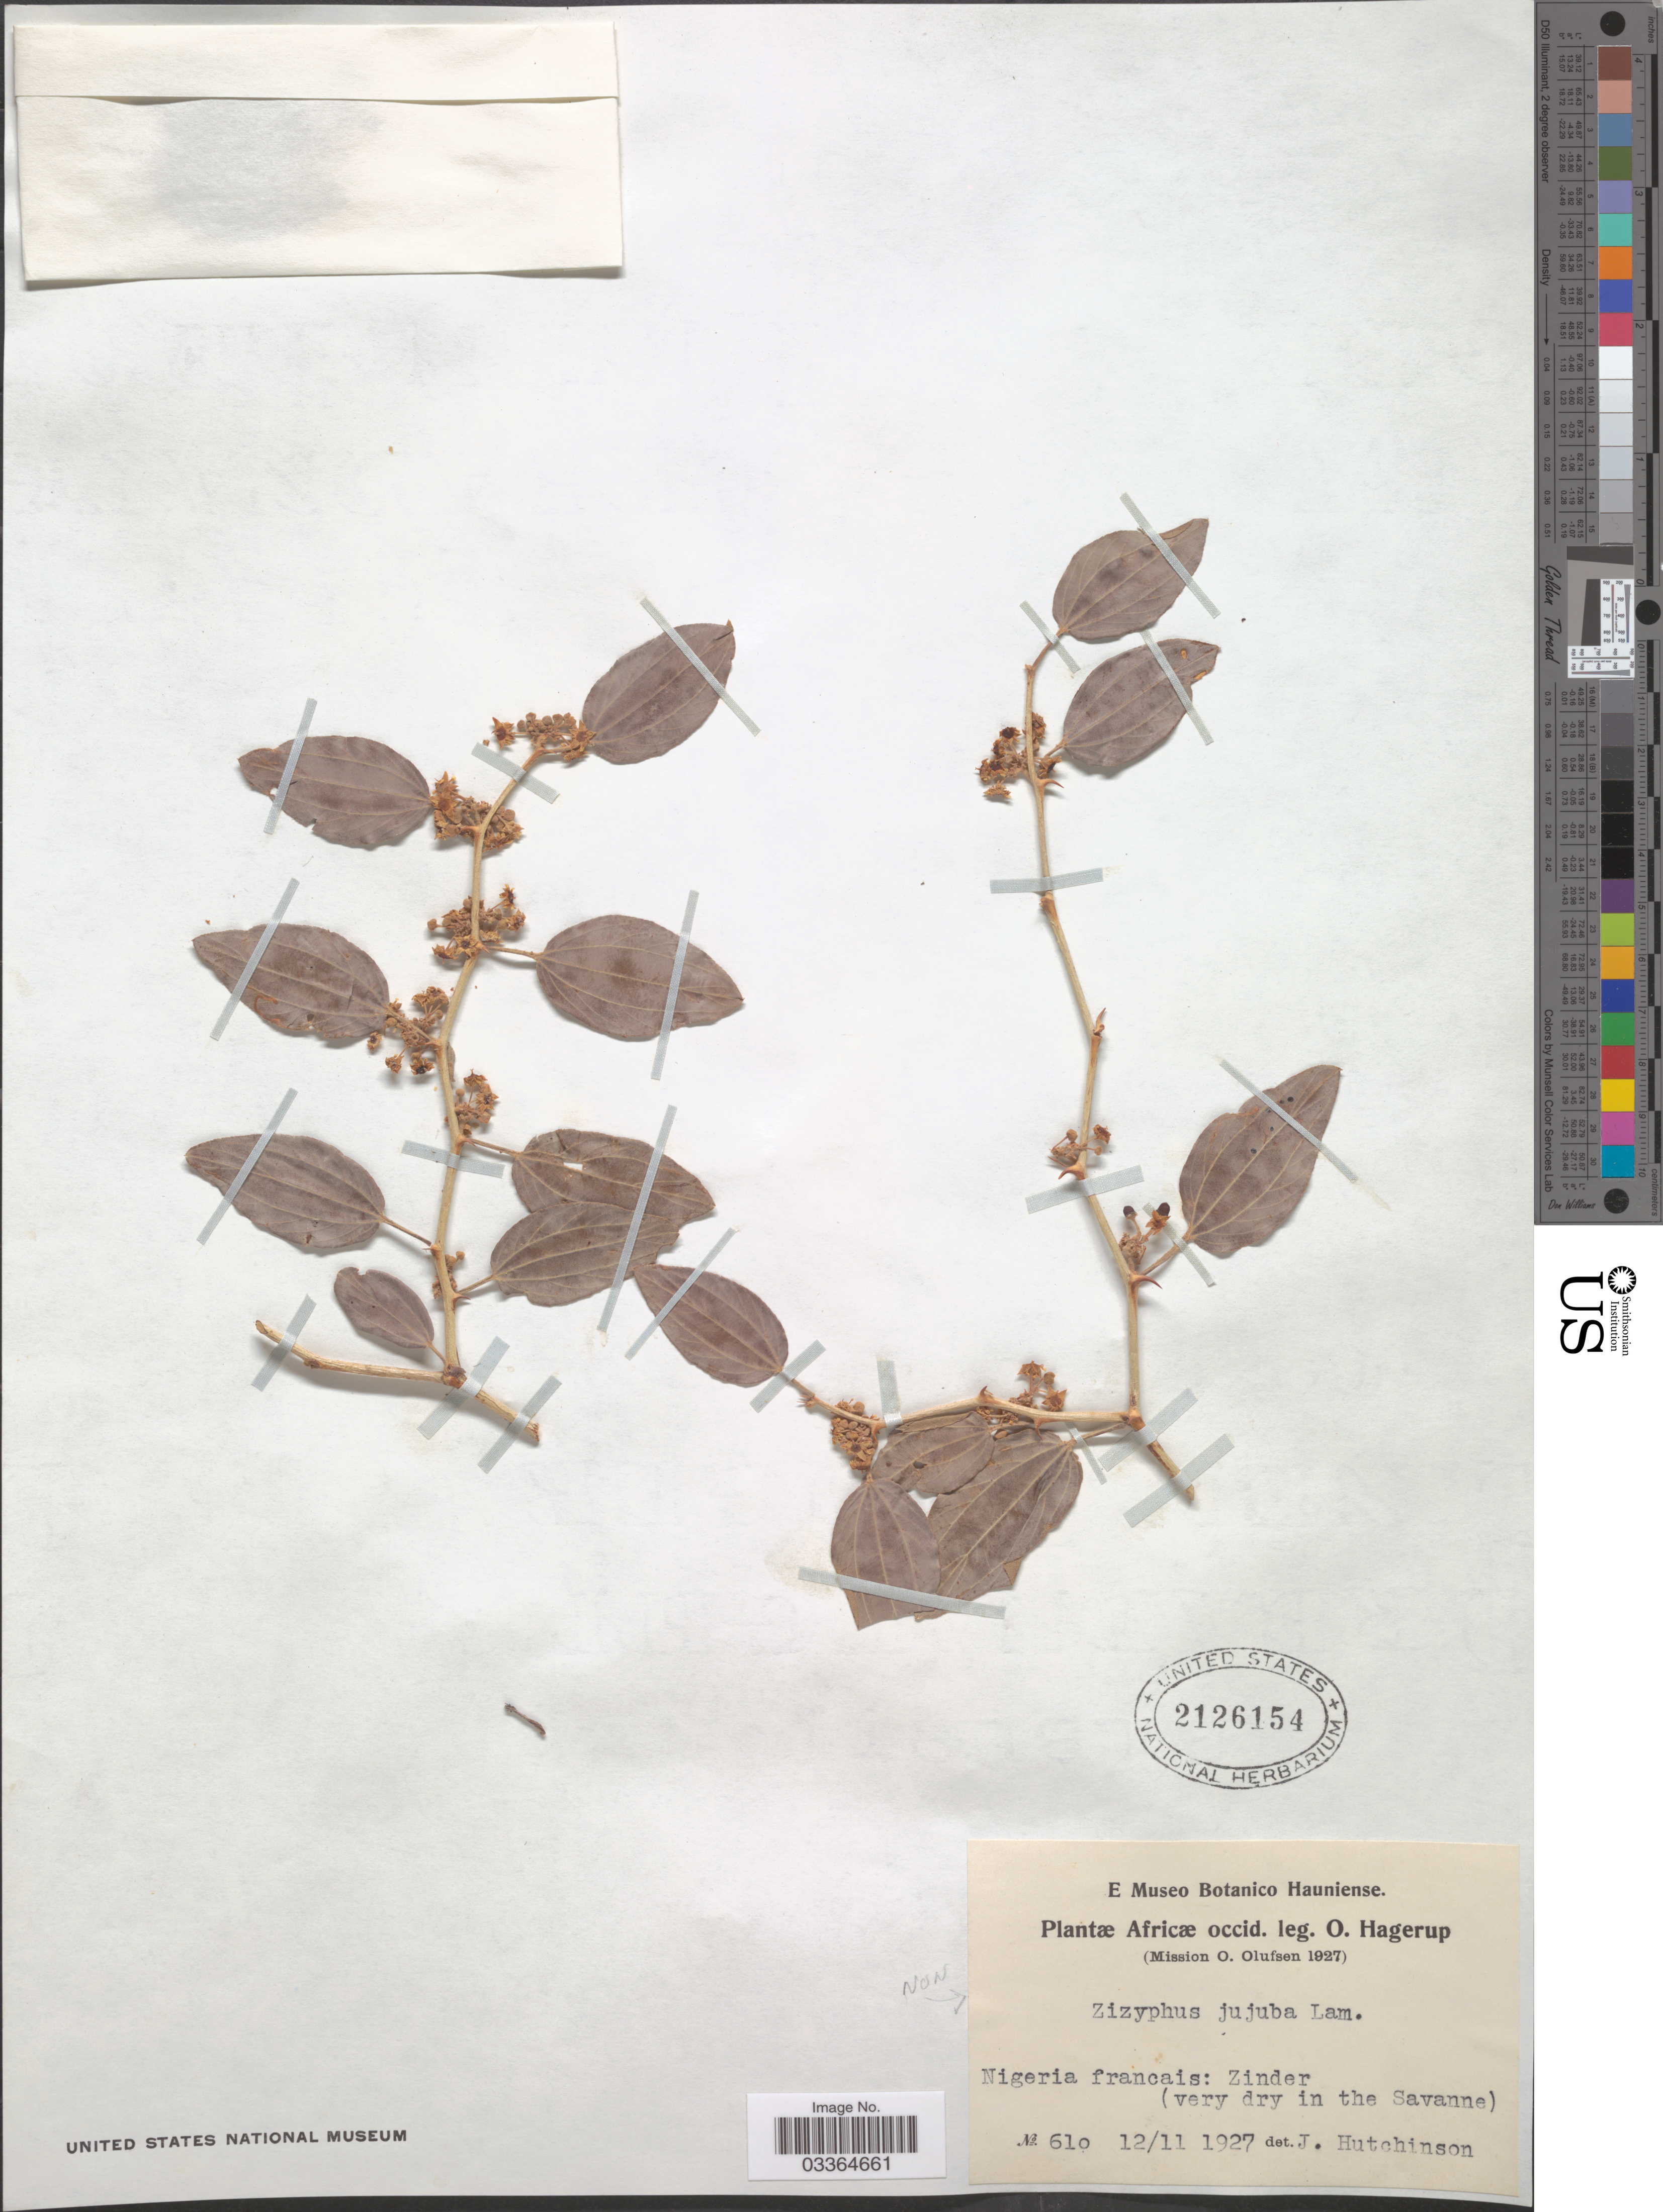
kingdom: Plantae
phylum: Tracheophyta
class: Magnoliopsida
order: Rosales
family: Rhamnaceae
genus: Ziziphus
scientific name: Ziziphus mauritiana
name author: Lam.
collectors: O. Hagerup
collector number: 610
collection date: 1927-11-12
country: Niger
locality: Nigeria francais: Zinder.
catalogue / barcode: US 2126154